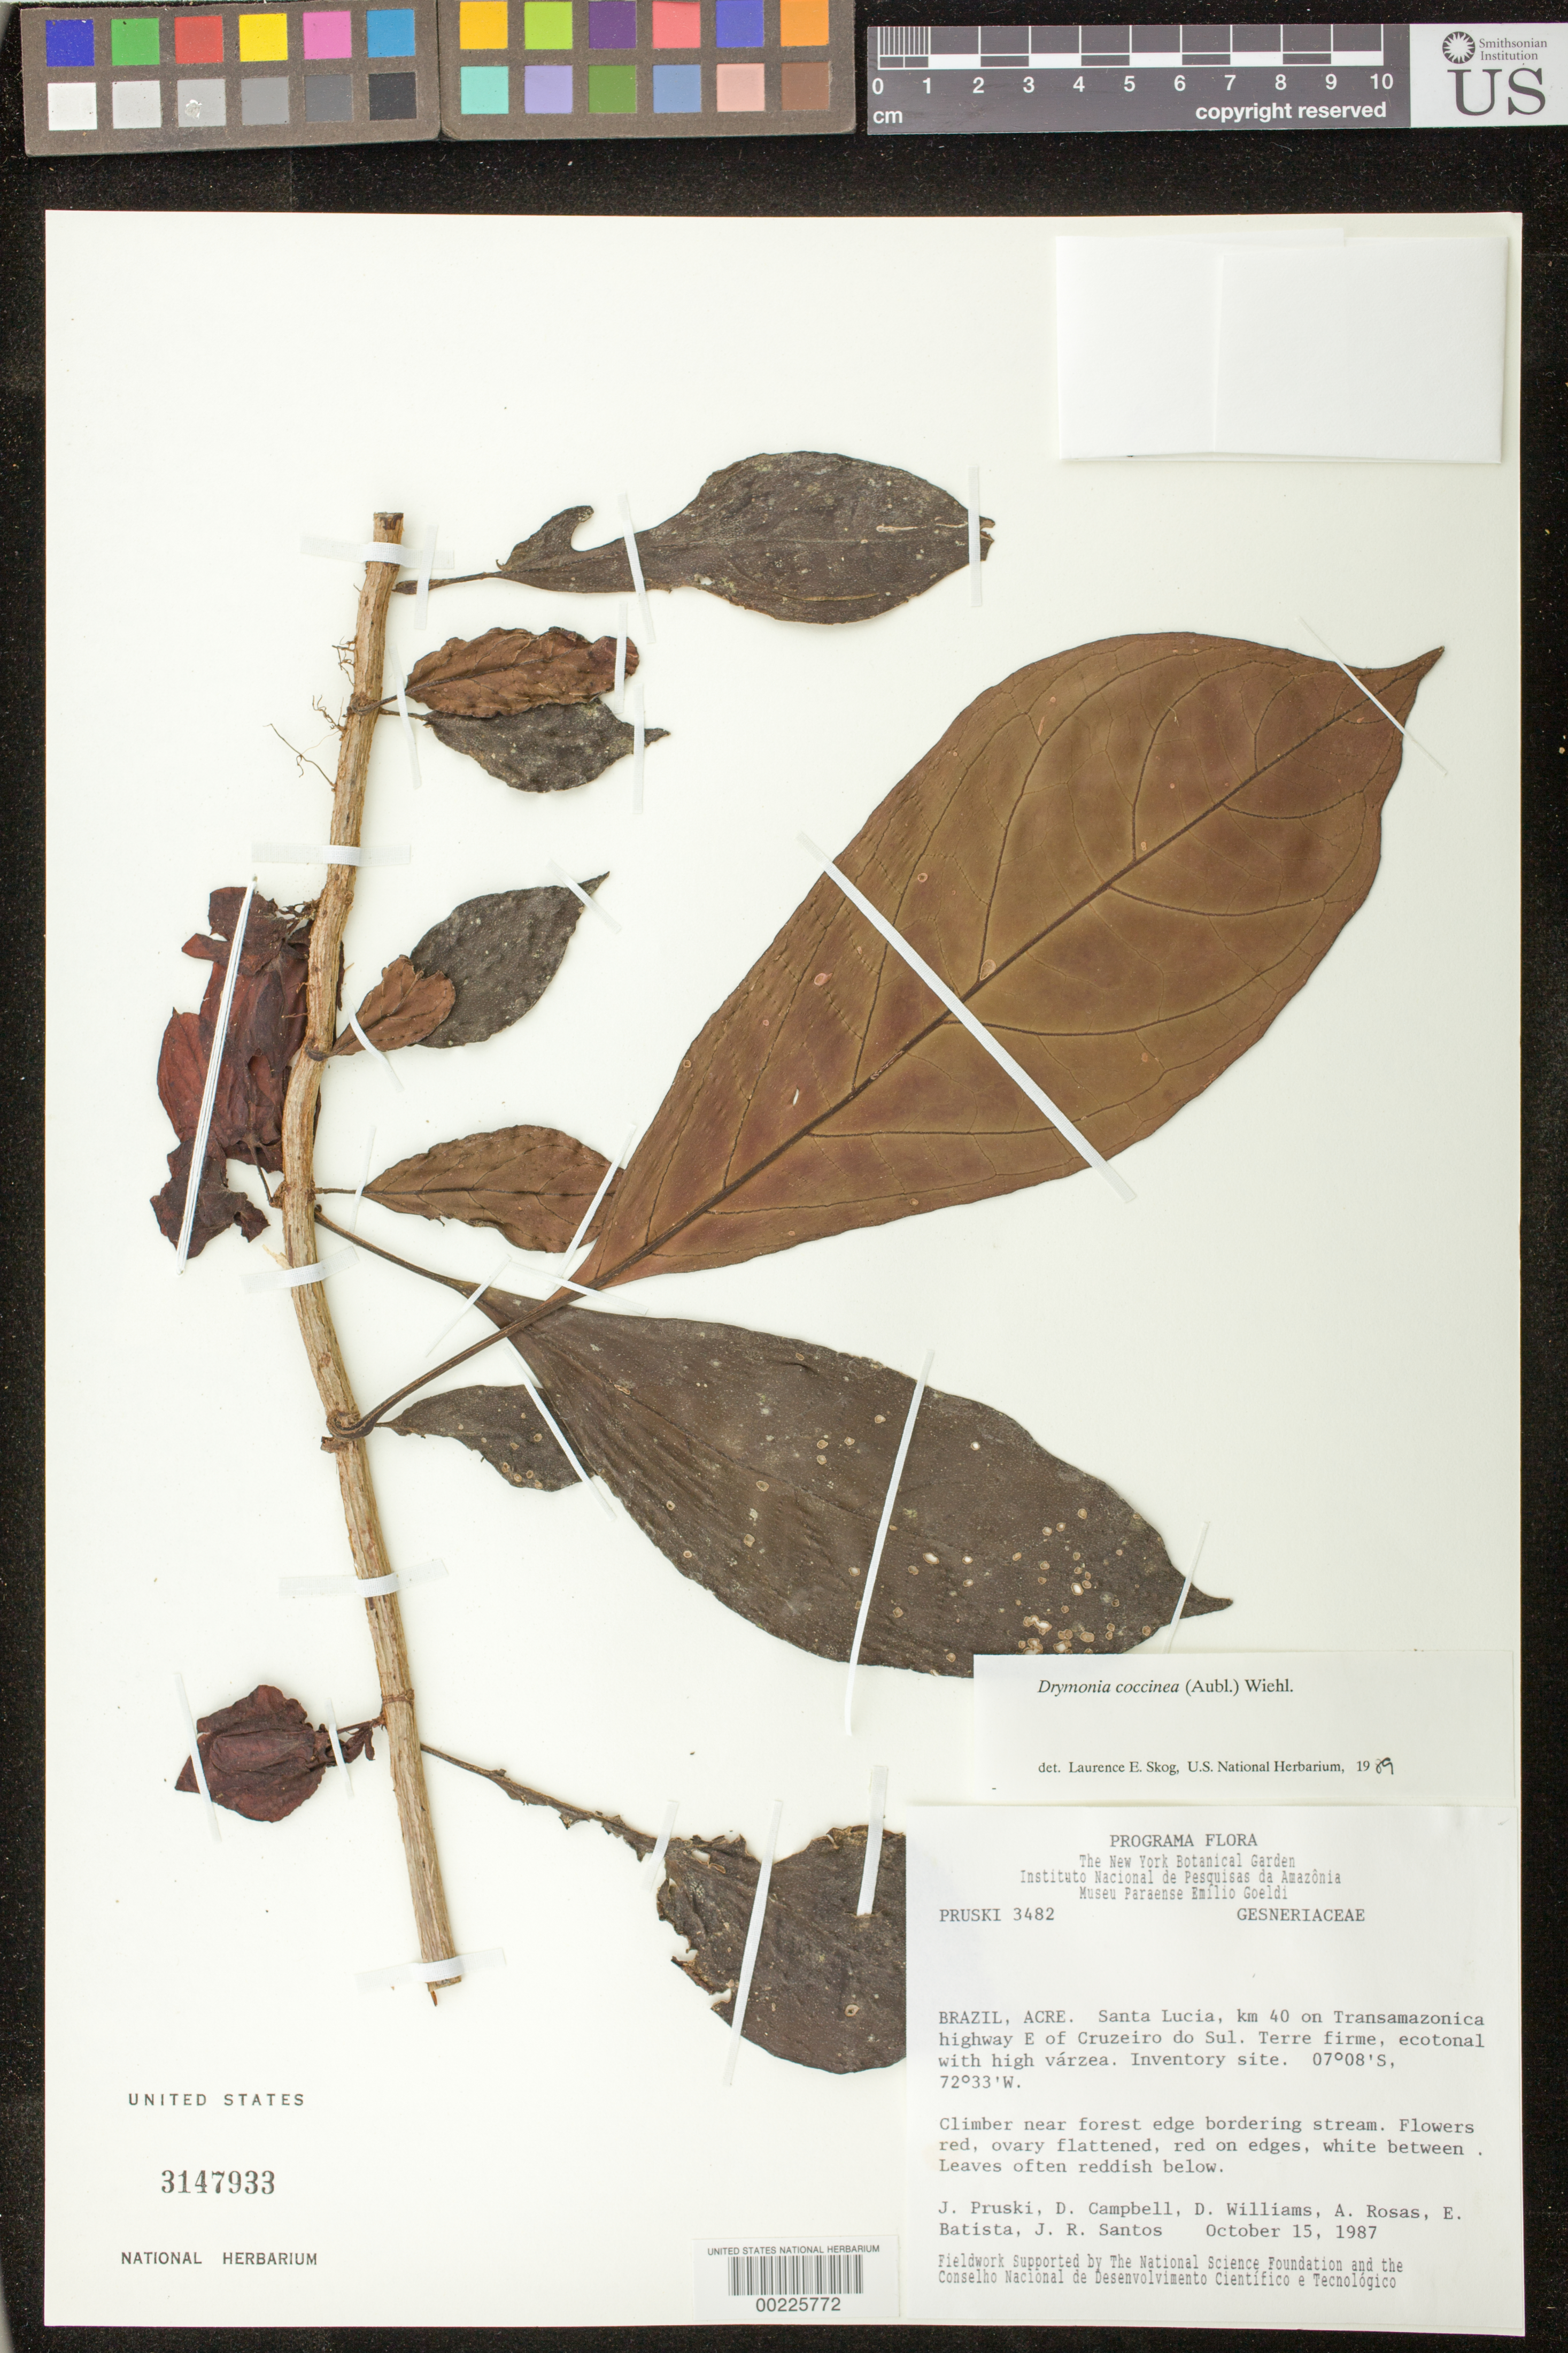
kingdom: Plantae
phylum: Tracheophyta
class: Magnoliopsida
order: Lamiales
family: Gesneriaceae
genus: Drymonia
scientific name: Drymonia coccinea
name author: (Aubl.) Wiehler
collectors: J. F. Pruski, D. Campbell, D. Williams, R. F. Garcia, J. Freitas & et al.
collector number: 3482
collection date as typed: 15 Oct 1987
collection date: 1987-10-15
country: Brazil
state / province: Acre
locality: Santa Lucia, km 40 on Transamazonica highway E of Cruzeiro do Sul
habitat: Terra firme, ecotonal with high varzea, inventory site; near forest edge bordering stream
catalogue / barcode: US 3147933